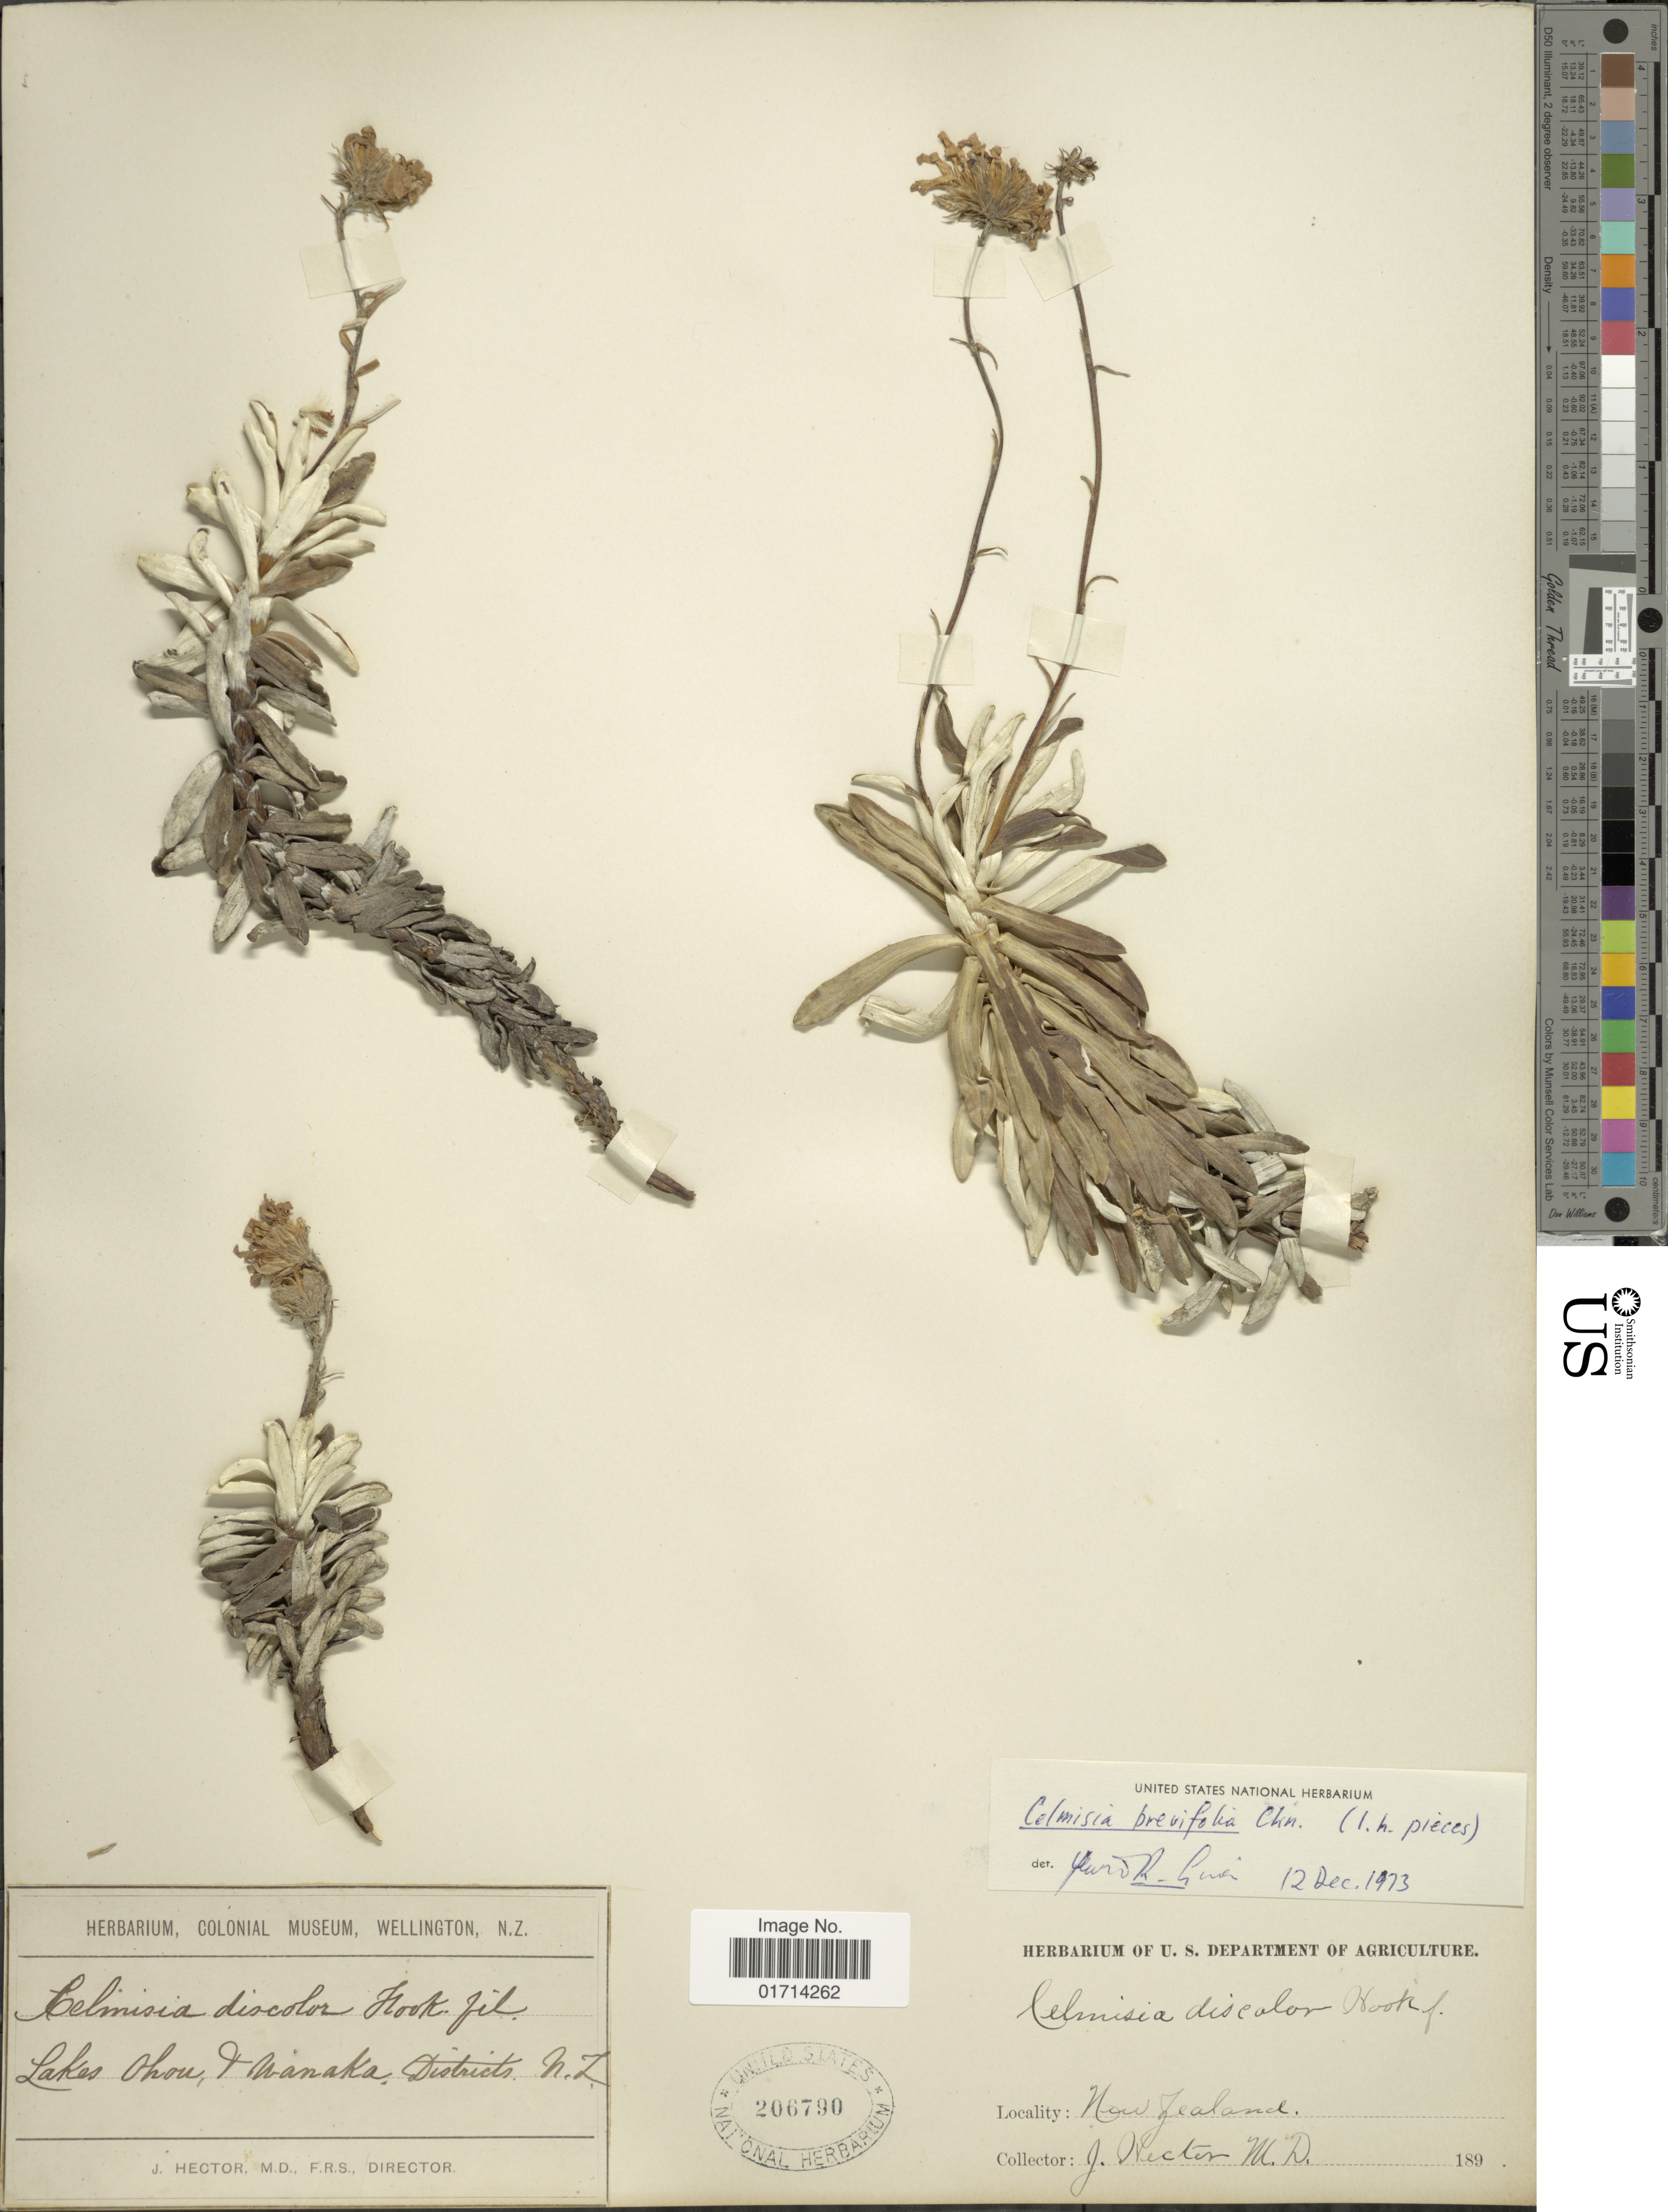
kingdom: Plantae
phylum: Tracheophyta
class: Magnoliopsida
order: Asterales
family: Asteraceae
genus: Celmisia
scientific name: Celmisia discolor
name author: Hook. f.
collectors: Hector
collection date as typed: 189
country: New Zealand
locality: Lakes Ohou, V Wanaka, Districts N. Z.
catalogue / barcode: US 206790